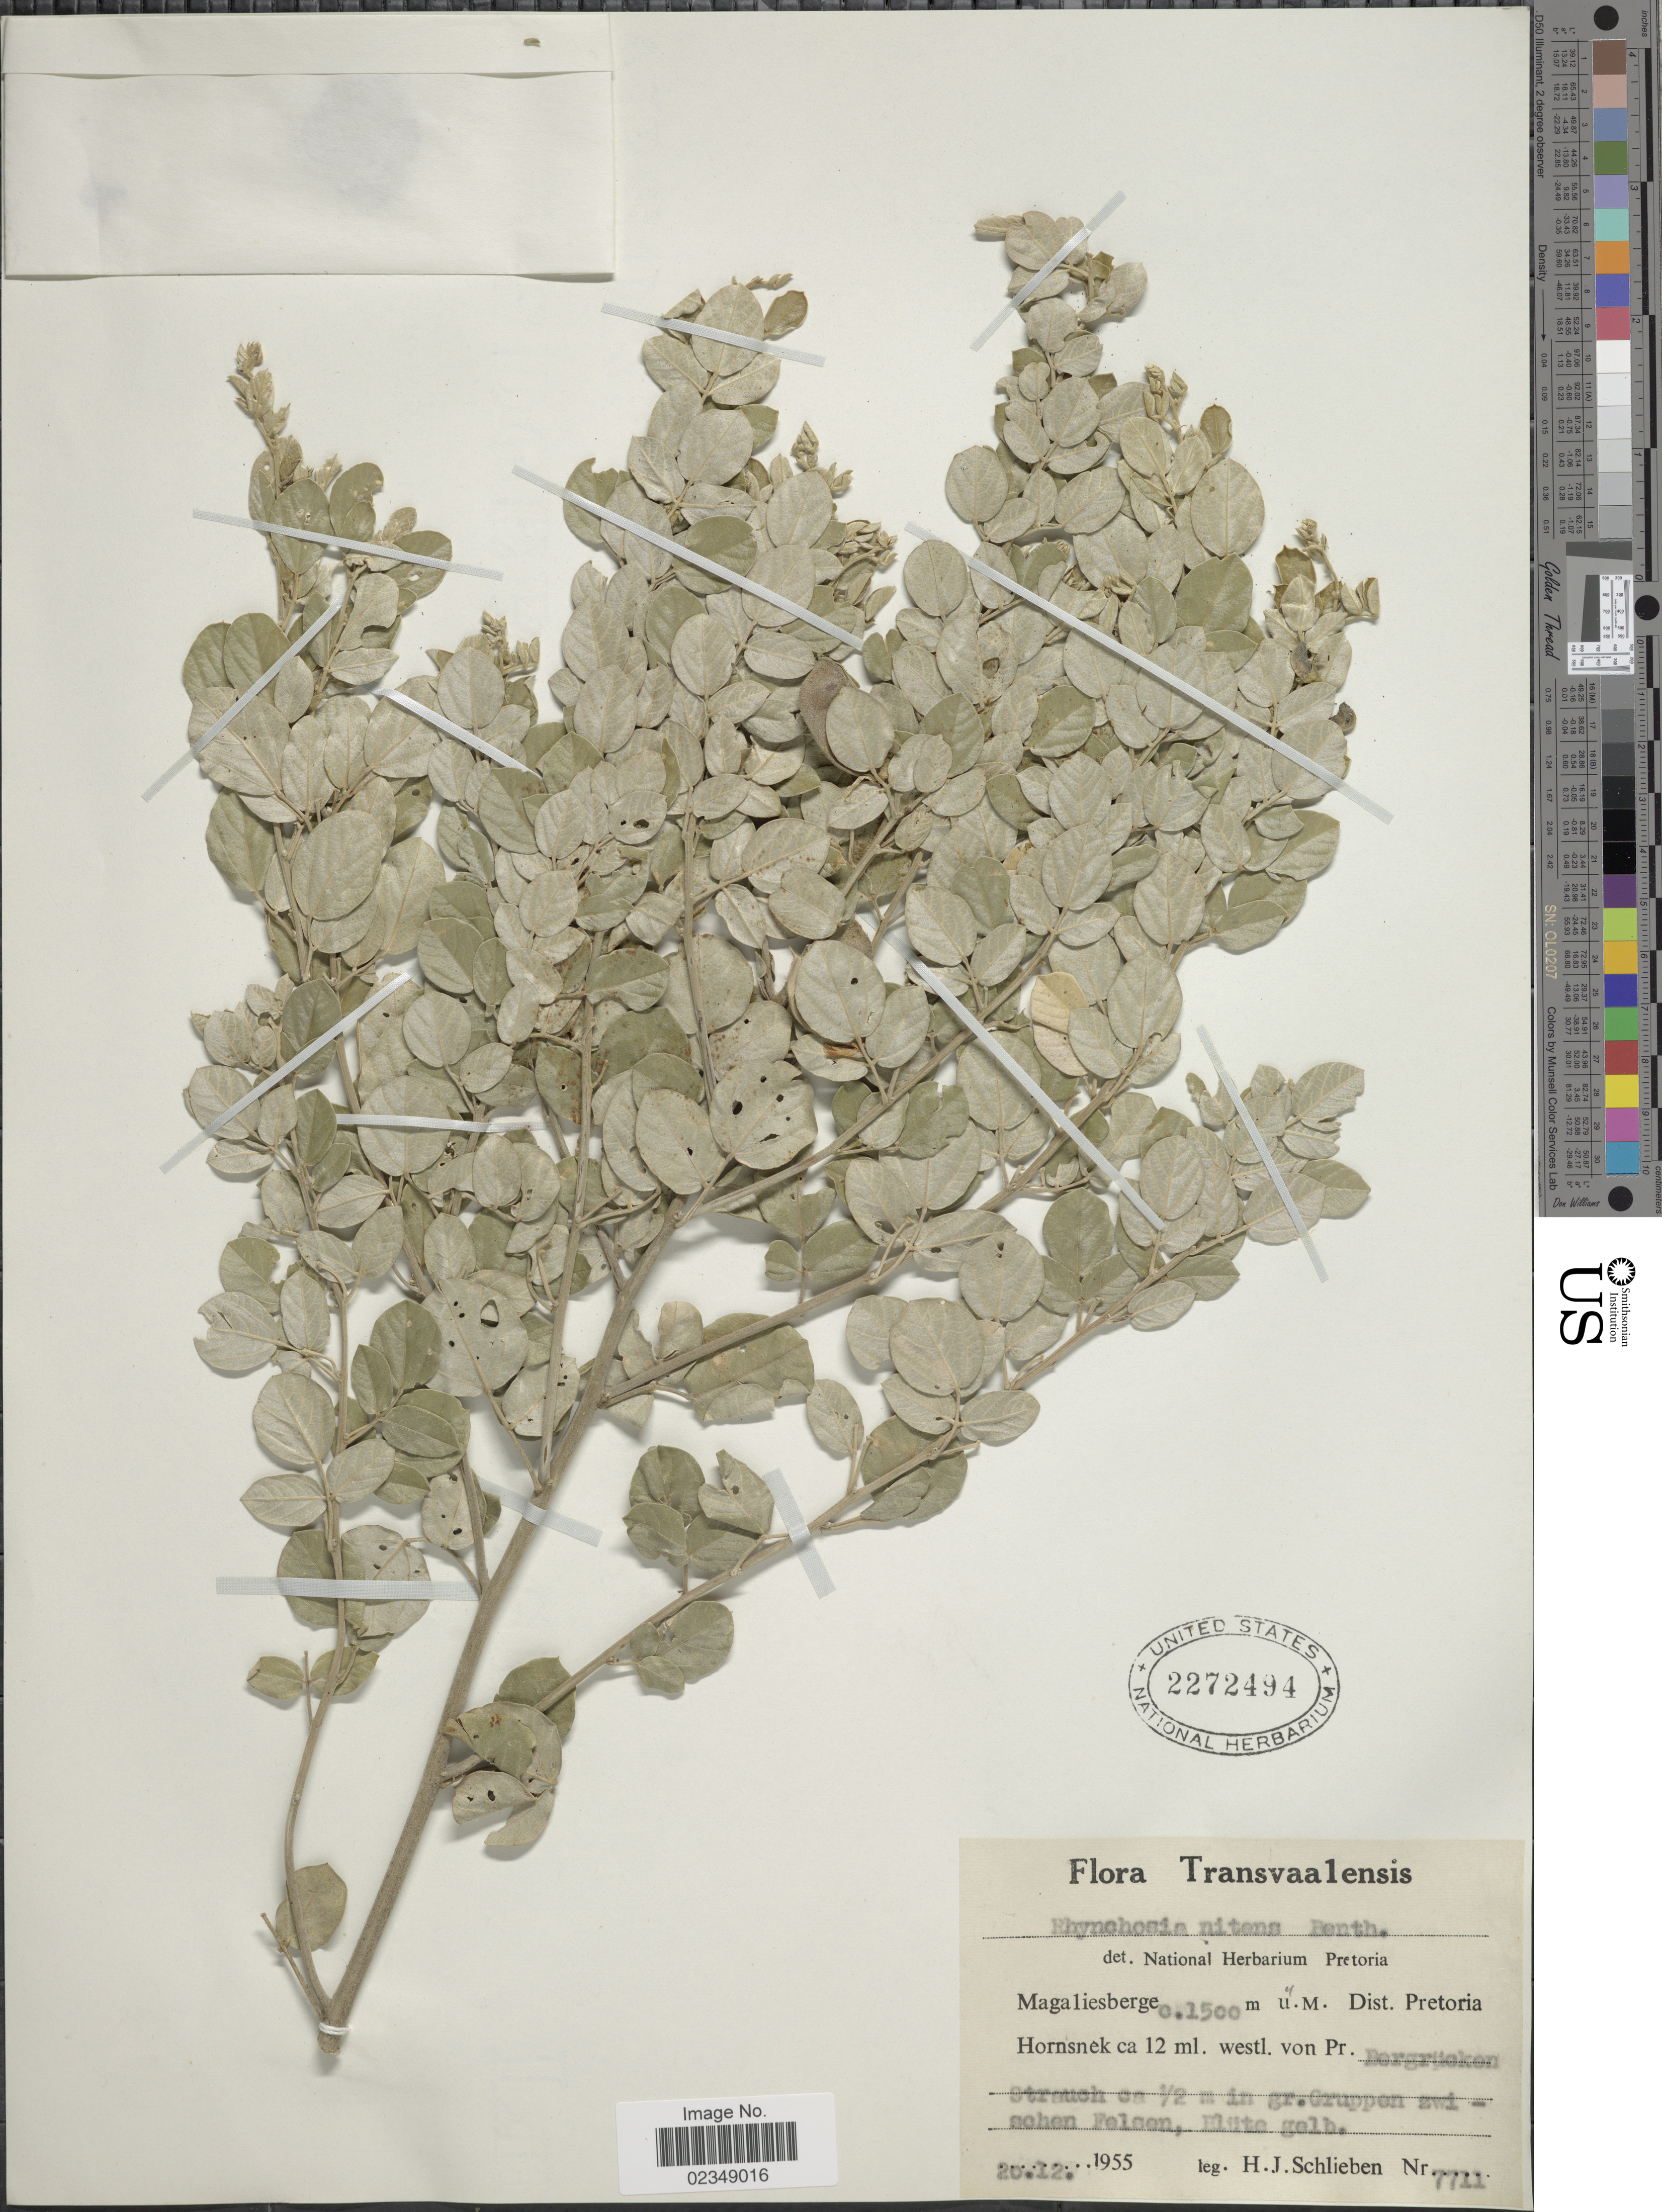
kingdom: Plantae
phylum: Tracheophyta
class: Magnoliopsida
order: Fabales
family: Fabaceae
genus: Rhynchosia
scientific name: Rhynchosia nitens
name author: Benth. ex Harv.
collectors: H. J. Schlieben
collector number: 7711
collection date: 1955-12-20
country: South Africa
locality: Transvaalensis, Magaliesberge, dist. Pretoria Hornsnek ca 12 ml. westl. von Pr. Bergrijcken Strauch ca 1/2 m in gr. Gruppen zwichen Felsen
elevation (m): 1500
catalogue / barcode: US 2272494